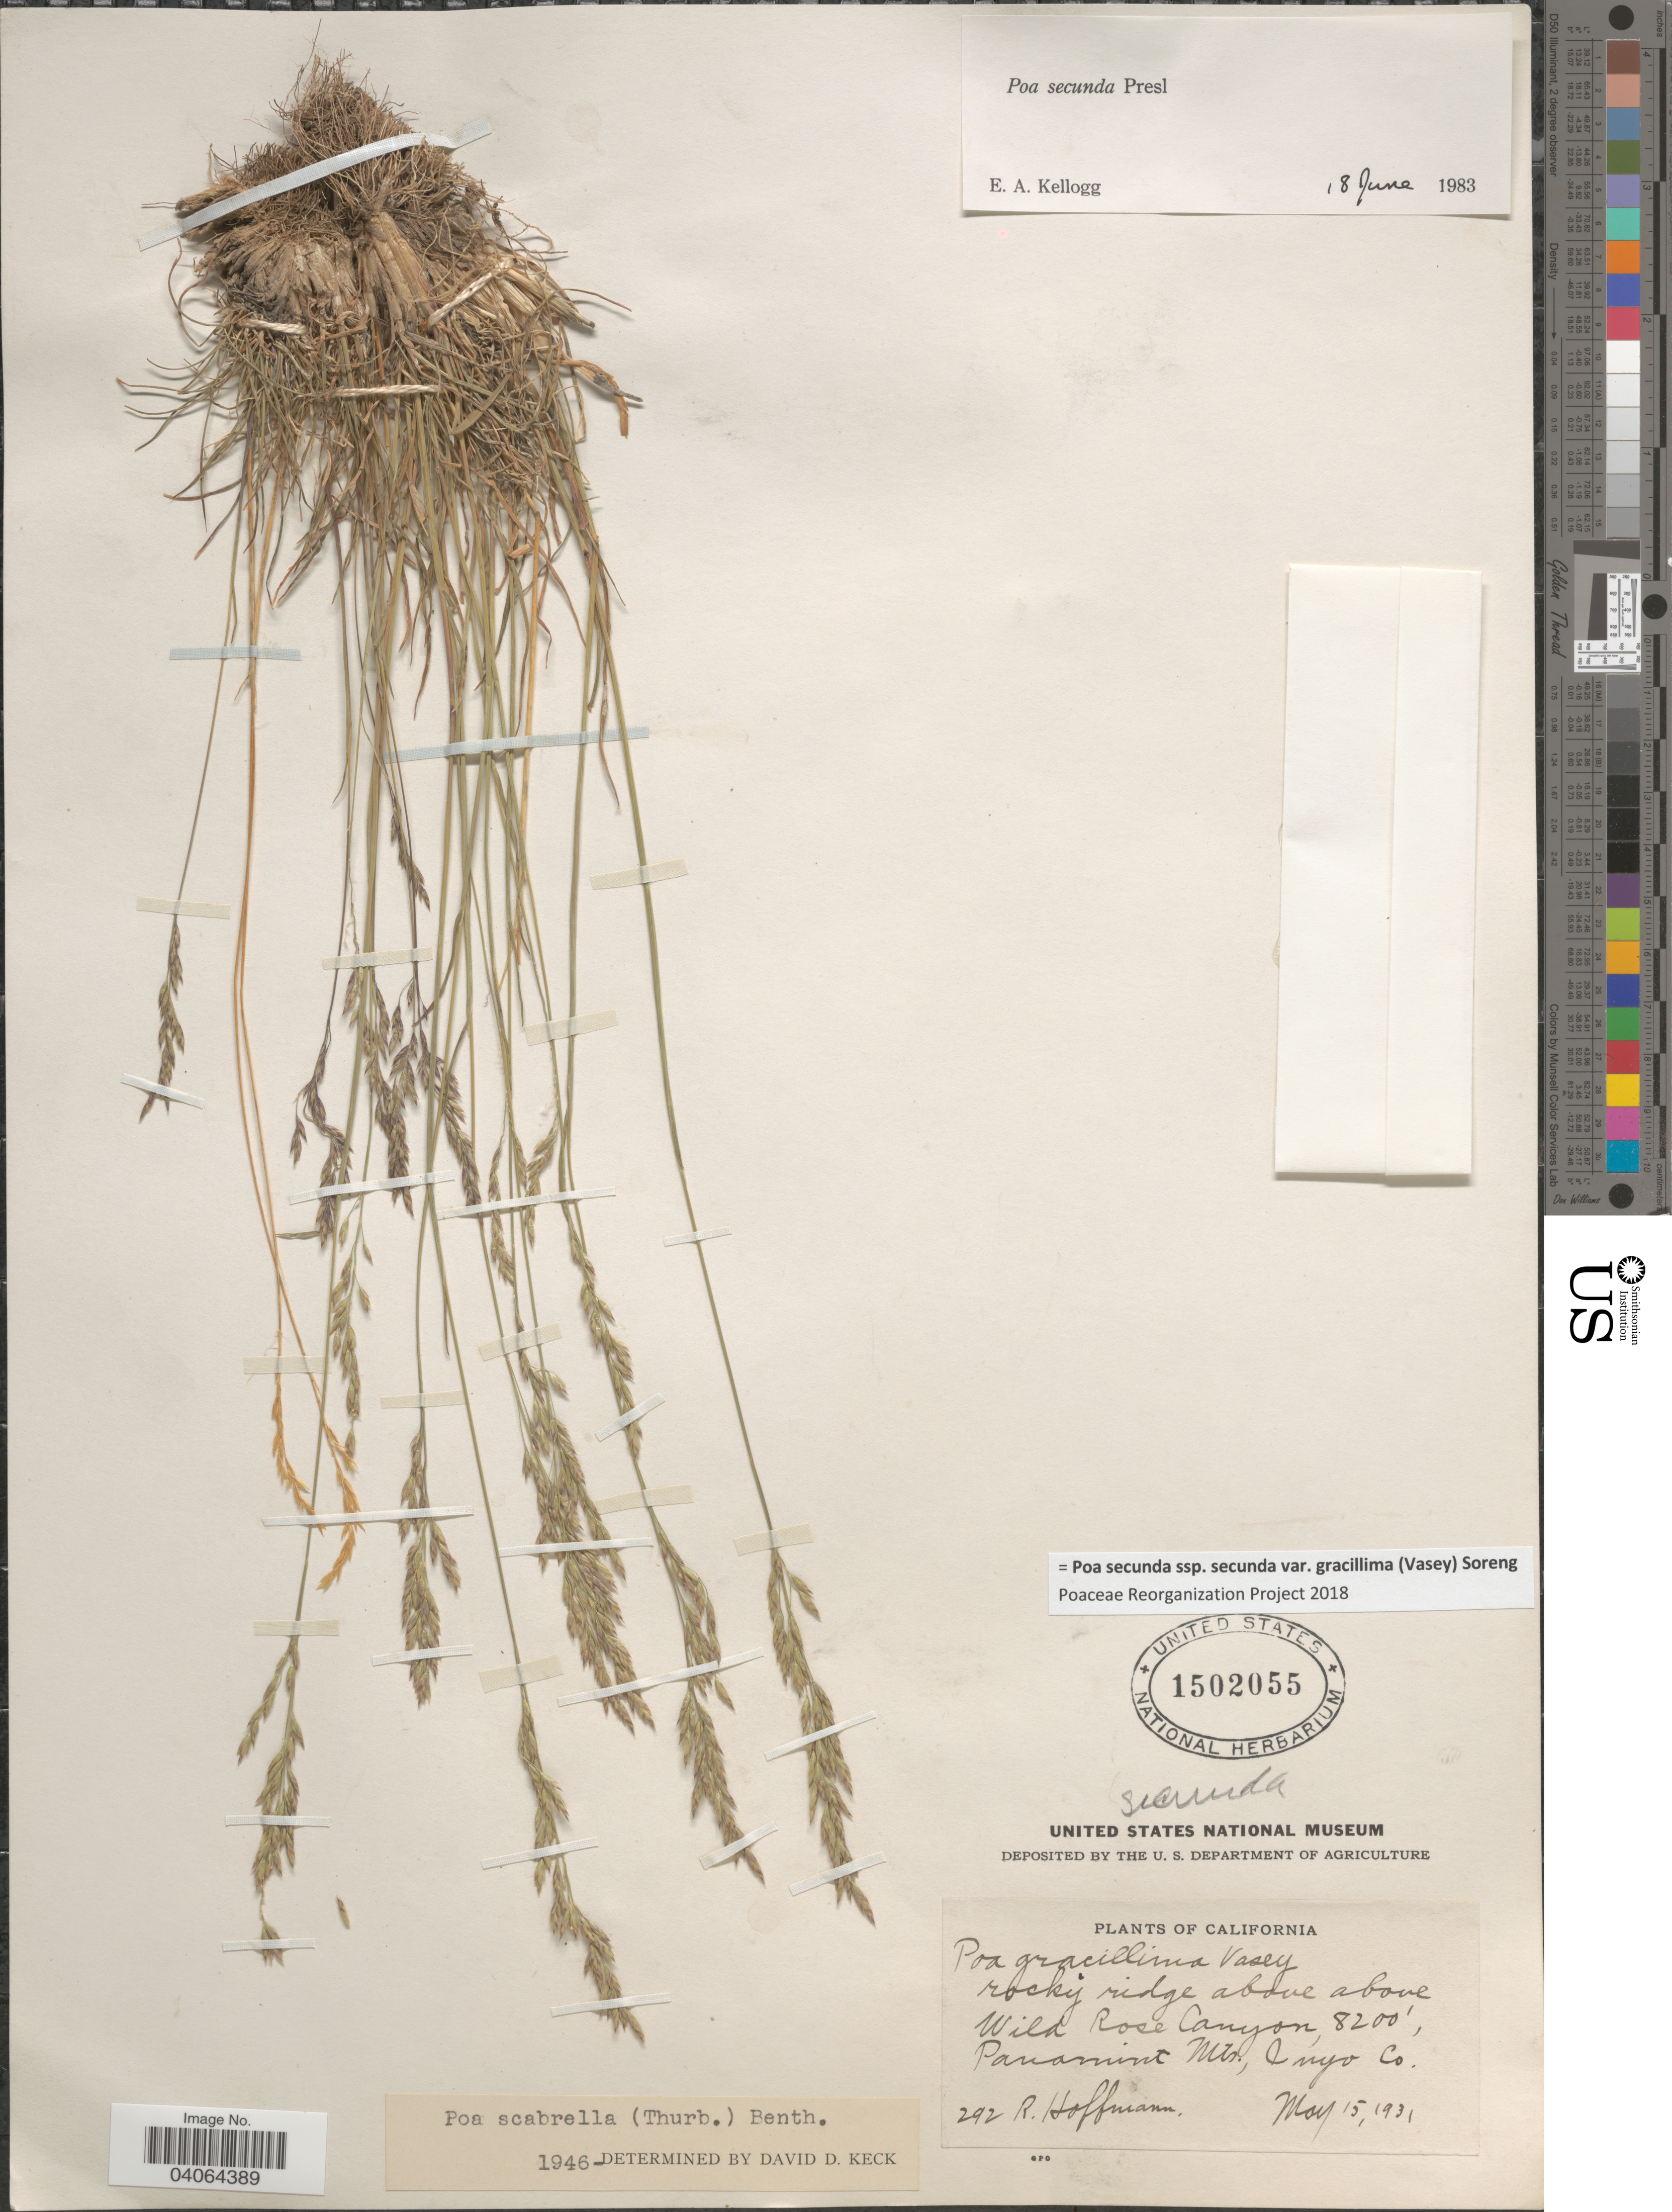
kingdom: Plantae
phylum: Tracheophyta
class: Liliopsida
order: Poales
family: Poaceae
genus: Poa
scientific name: Poa secunda subsp. secunda var. gracillima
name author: (Vasey) Soreng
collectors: R. Hoffman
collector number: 292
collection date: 1931-05-15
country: United States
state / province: California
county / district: Inyo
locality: Rocky ridge above above Wild Rose Canyon. Panamint Mts., Inyo Co.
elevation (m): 2499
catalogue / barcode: US 1502055